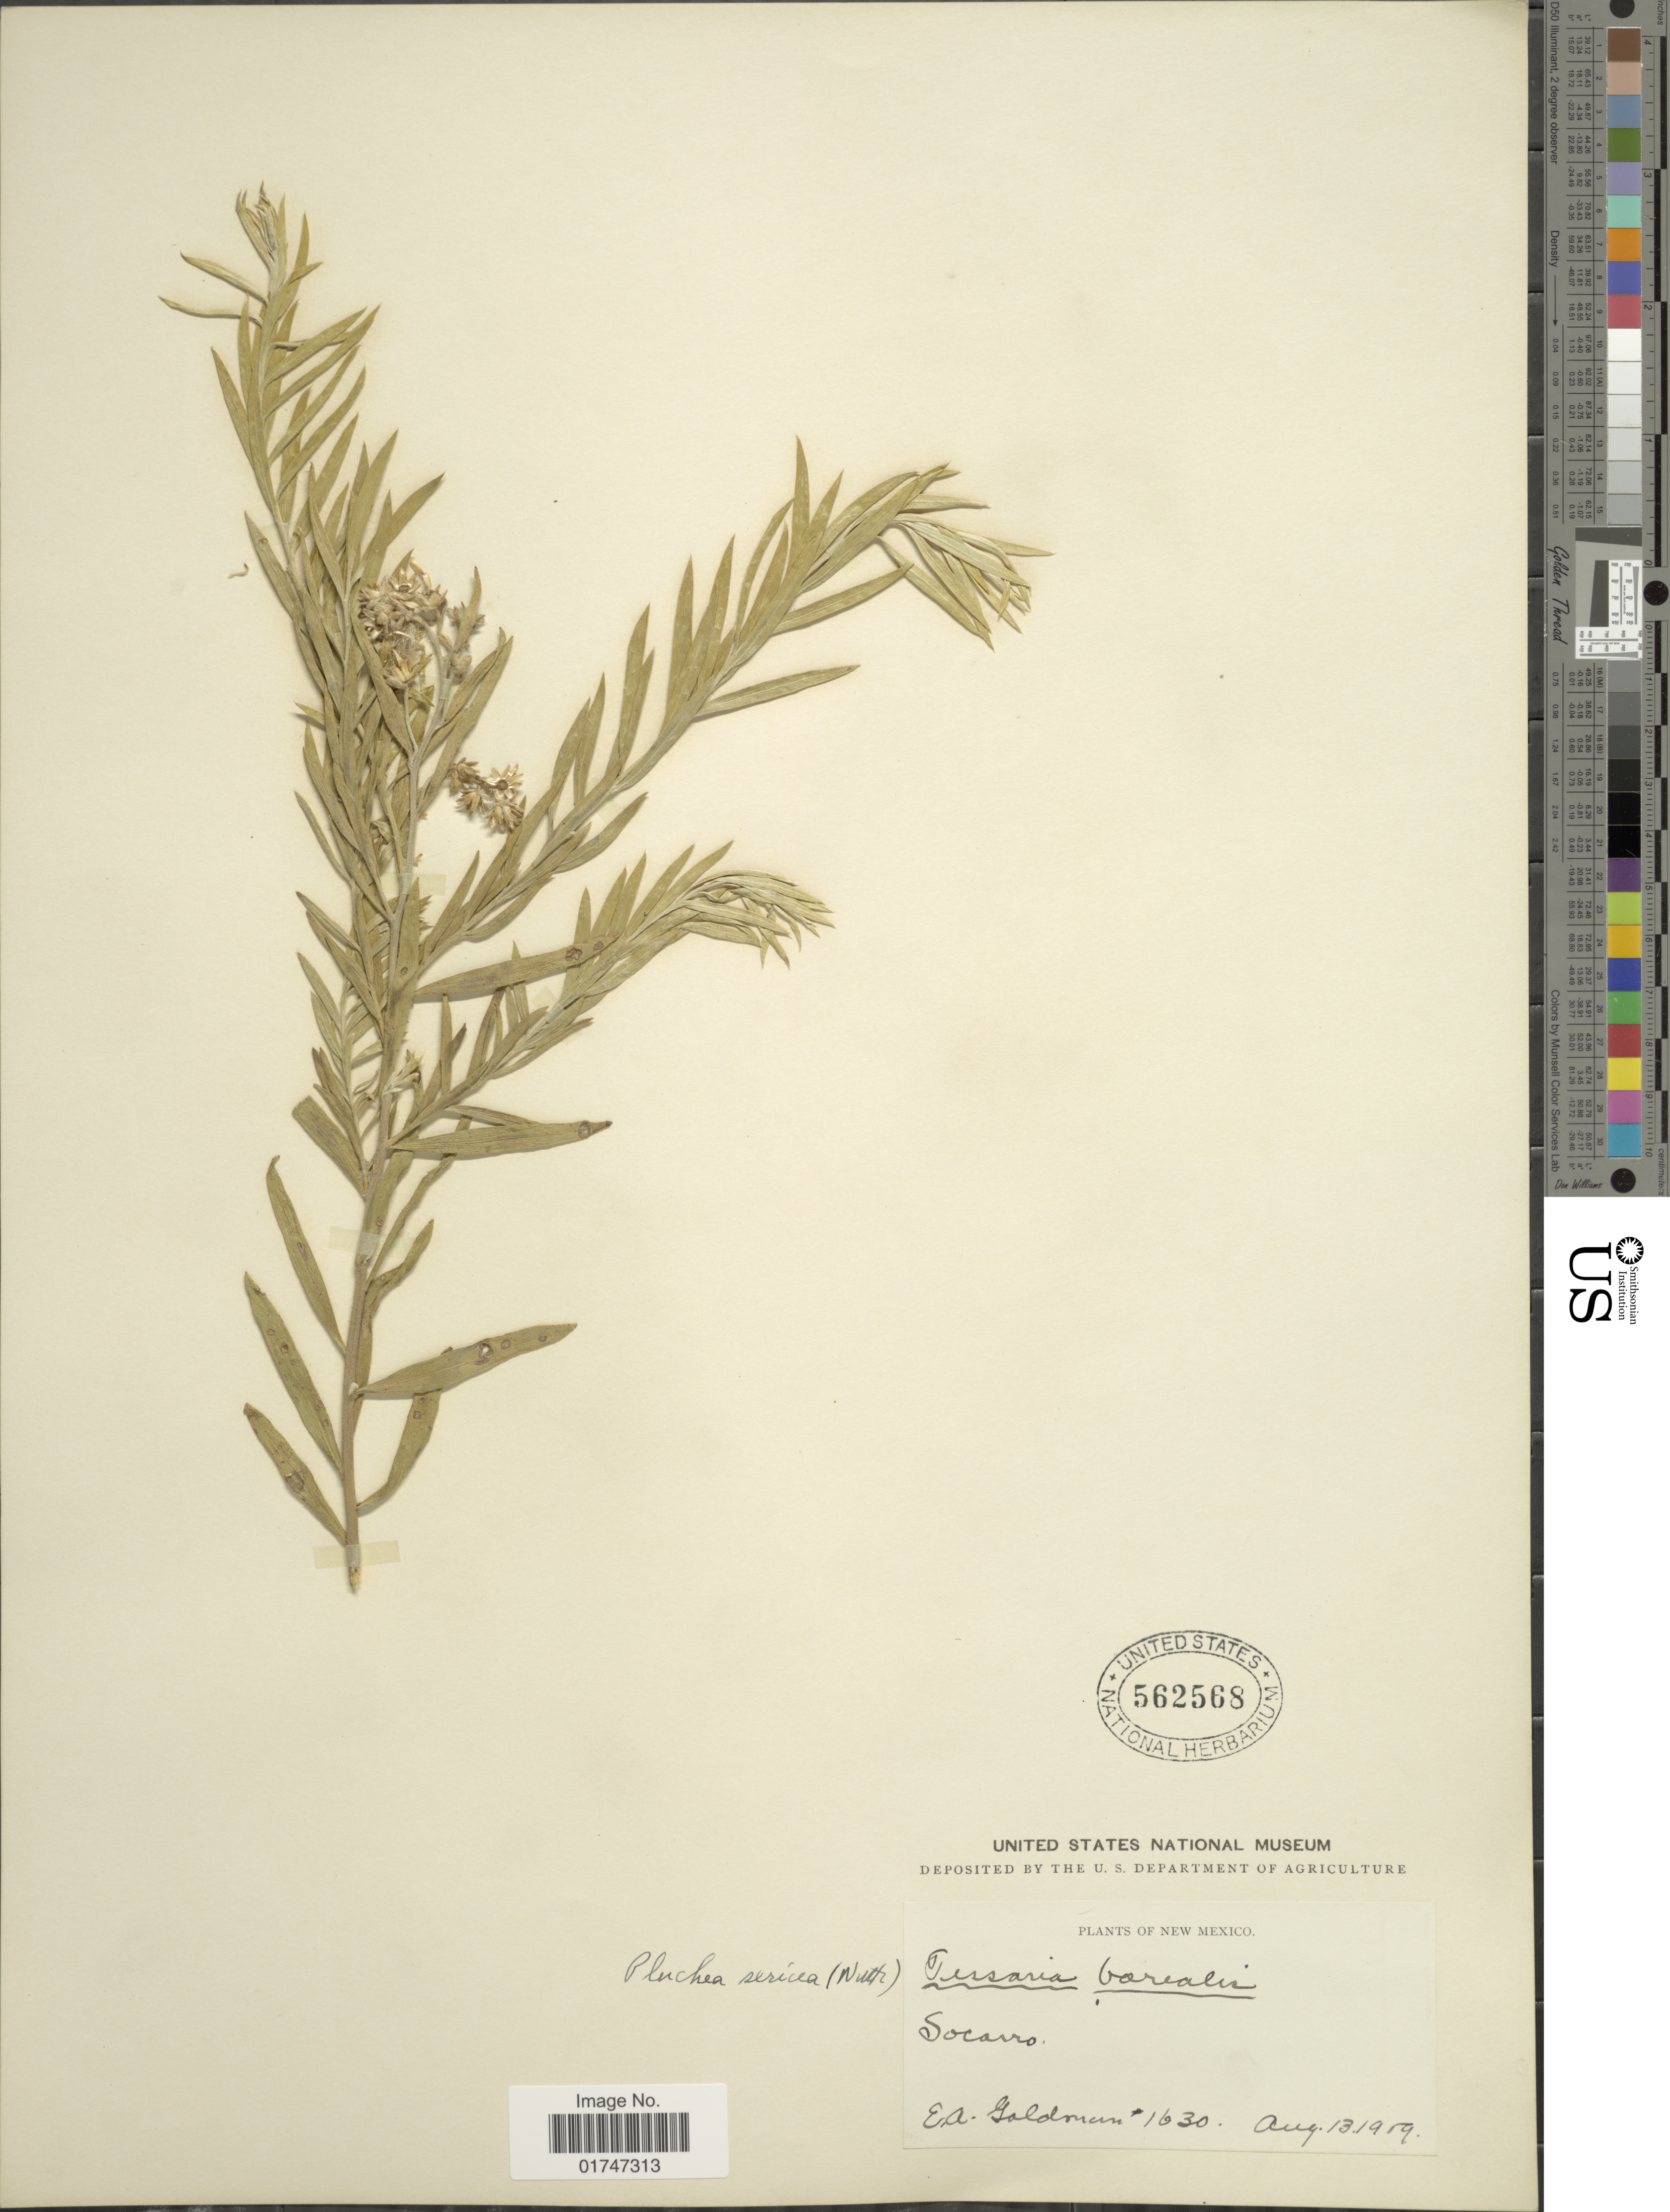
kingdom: Plantae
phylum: Tracheophyta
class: Magnoliopsida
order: Asterales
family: Asteraceae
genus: Pluchea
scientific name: Pluchea sericea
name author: (Nutt.) Coville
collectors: E. A. Goldman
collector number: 1630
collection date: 1909-08-13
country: United States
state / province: New Mexico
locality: Socarro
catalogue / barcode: US 562568